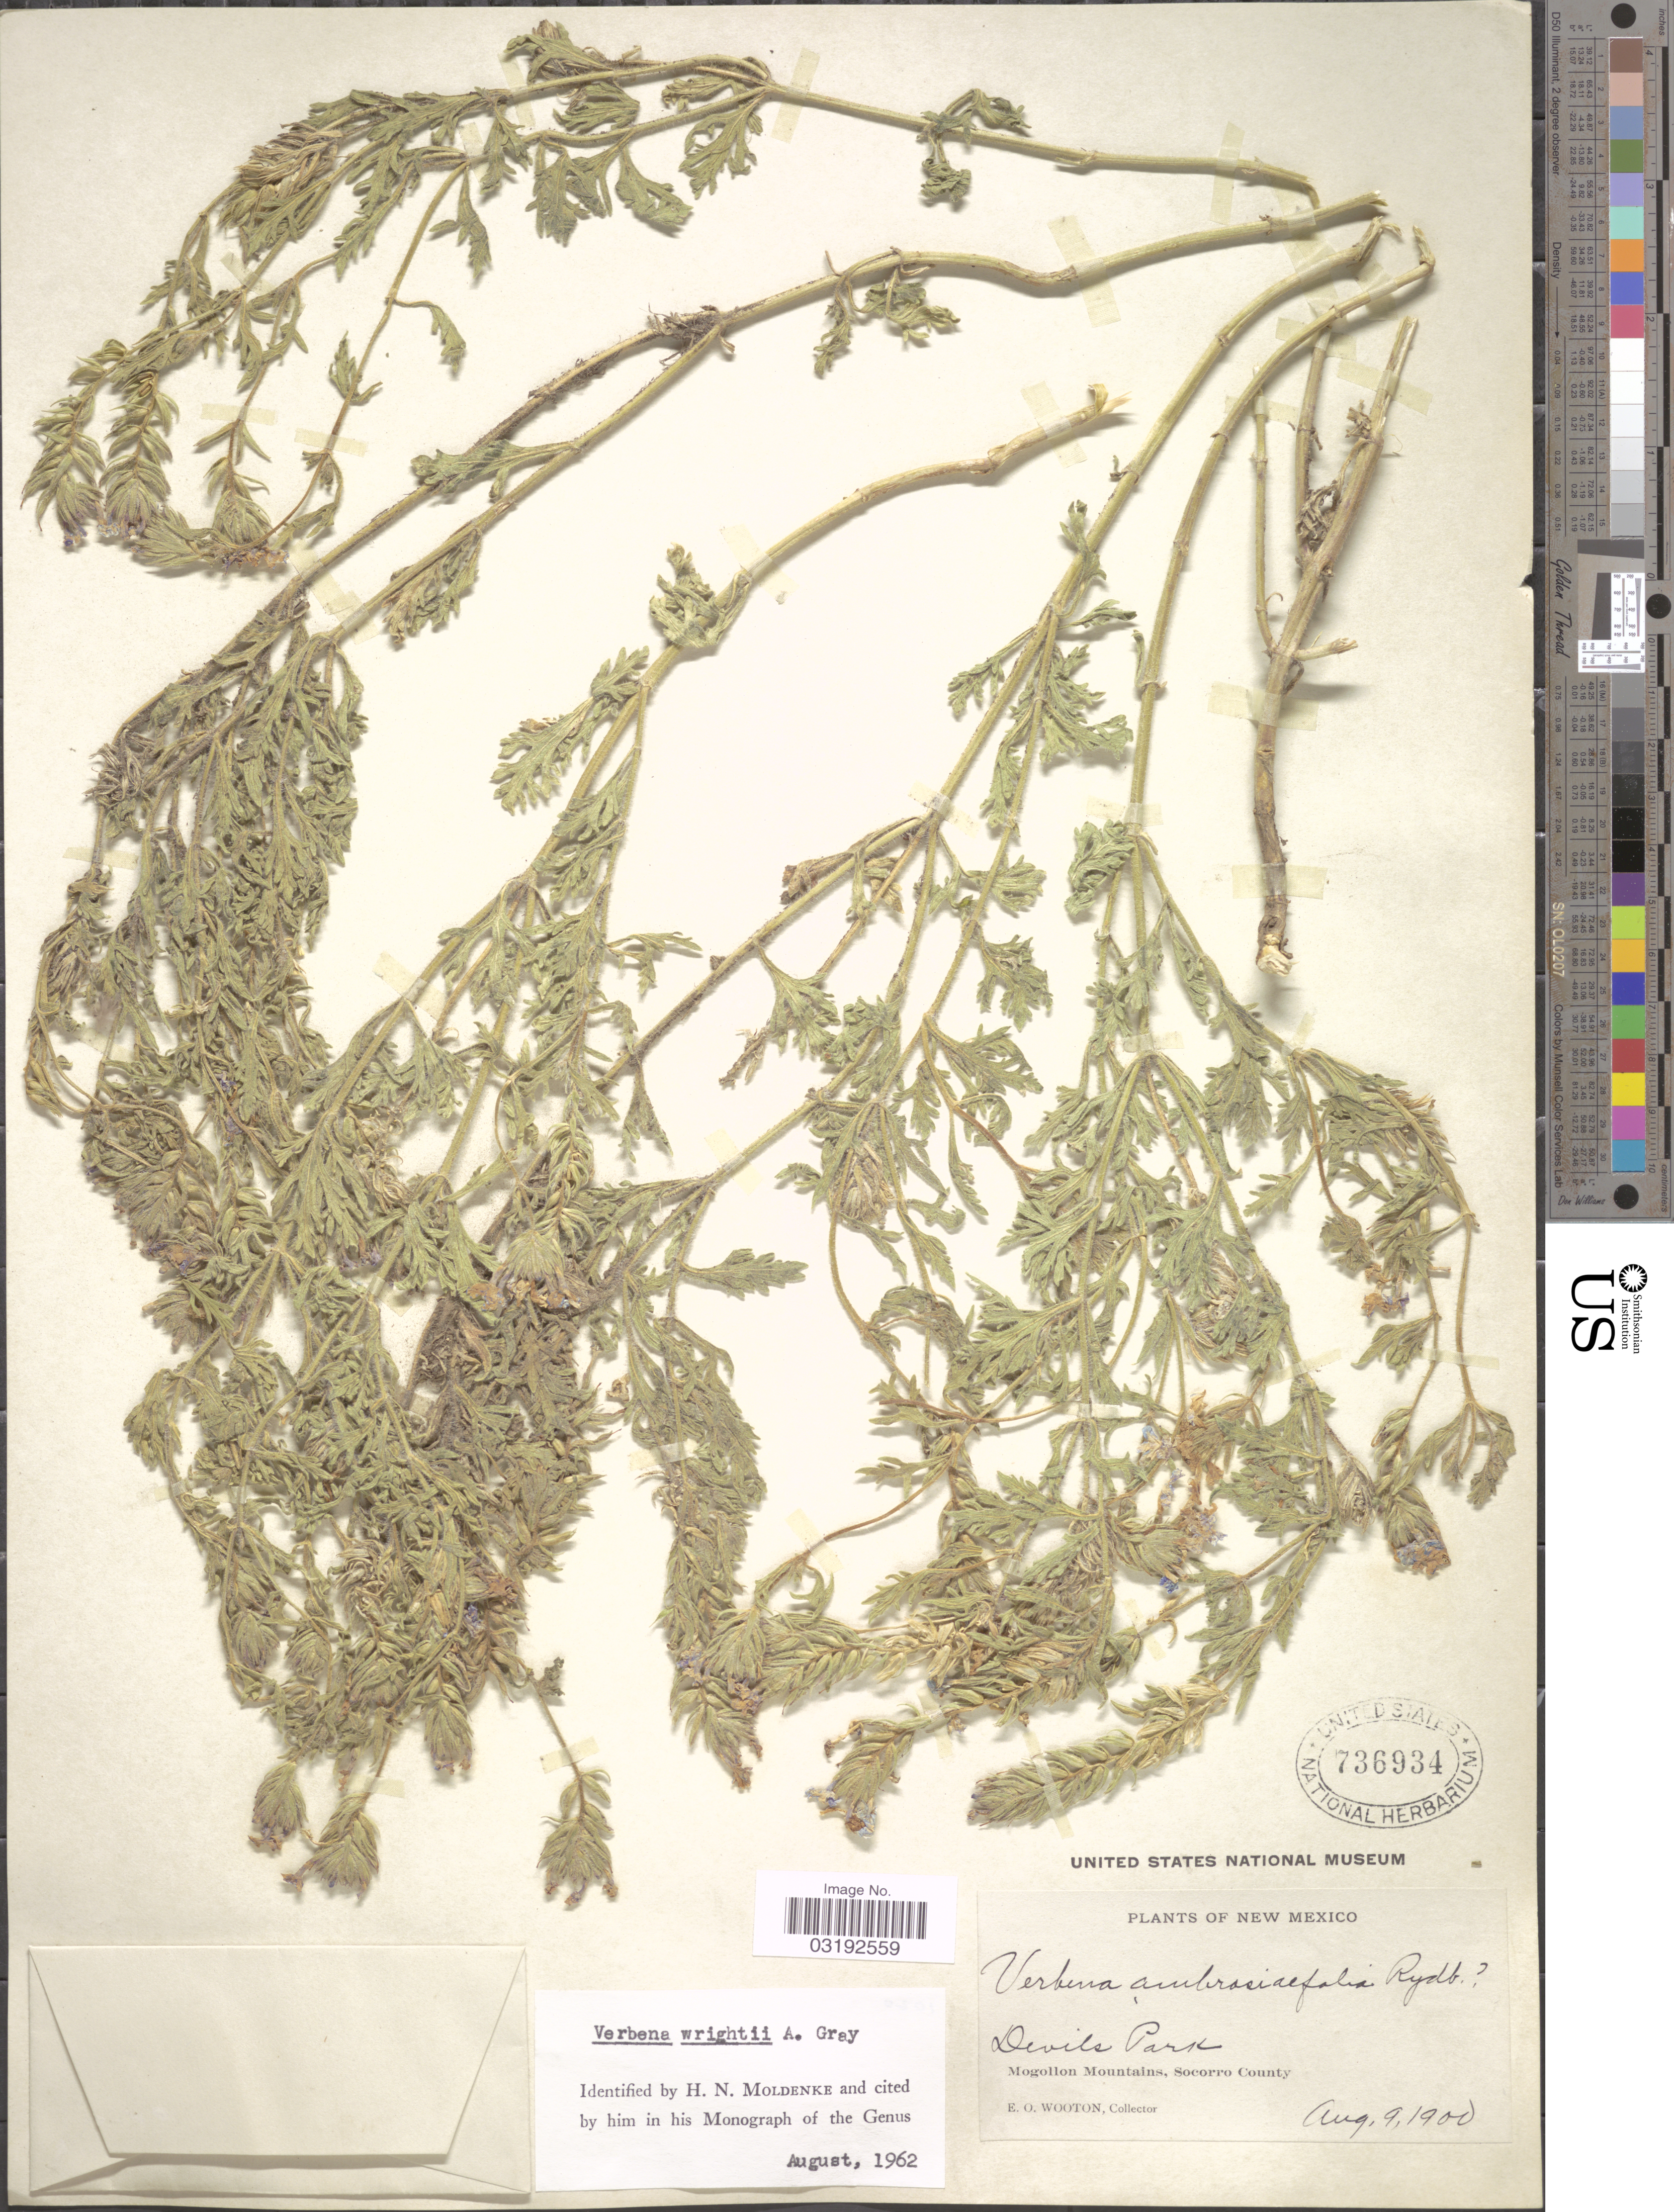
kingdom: Plantae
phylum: Tracheophyta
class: Magnoliopsida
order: Lamiales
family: Verbenaceae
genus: Verbena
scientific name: Verbena wrightii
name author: A. Gray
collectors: E. O. Wooton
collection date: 1900-08-09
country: United States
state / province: New Mexico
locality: Devils Park. Mogollon Mountains, Socorro County.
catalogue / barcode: US 736934